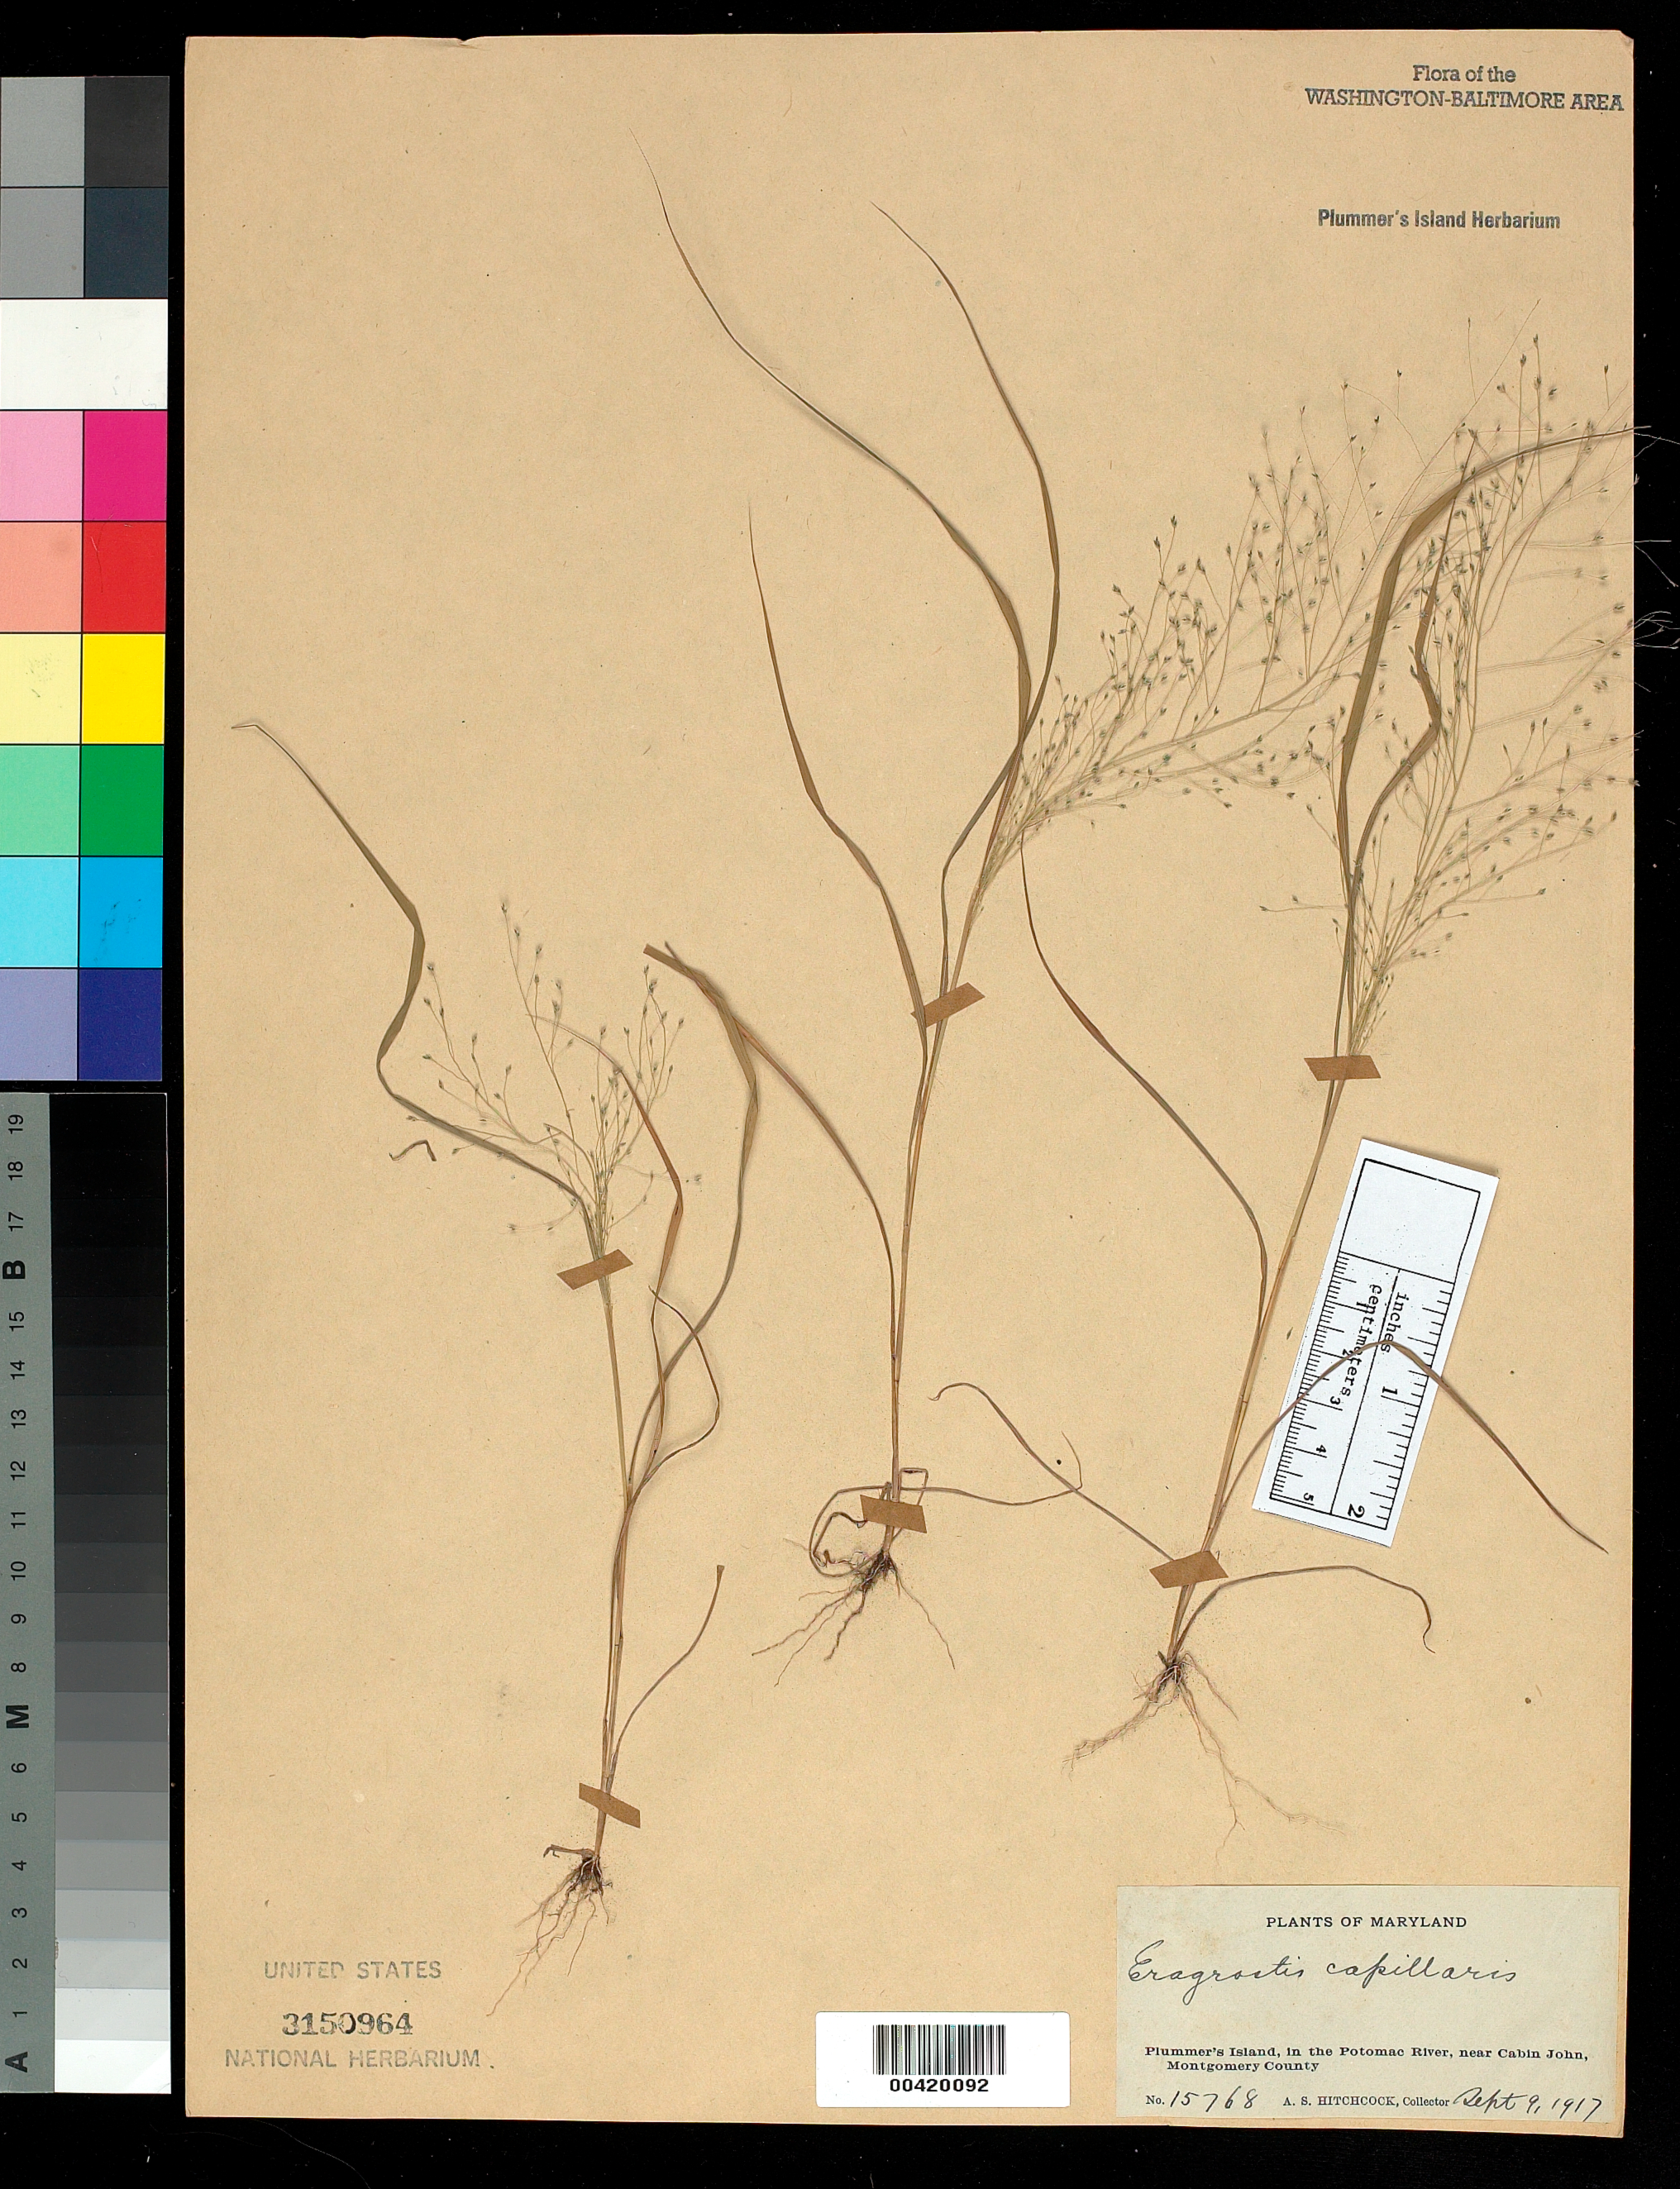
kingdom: Plantae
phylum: Tracheophyta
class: Liliopsida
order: Poales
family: Poaceae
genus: Eragrostis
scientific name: Eragrostis capillaris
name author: (L.) Nees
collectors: A. S. Hitchcock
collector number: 15768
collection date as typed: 09 Sep 1917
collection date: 1917-09-09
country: United States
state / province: Maryland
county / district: Montgomery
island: Plummers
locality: Plummer's Island C. & O. Canal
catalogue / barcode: US 3150964